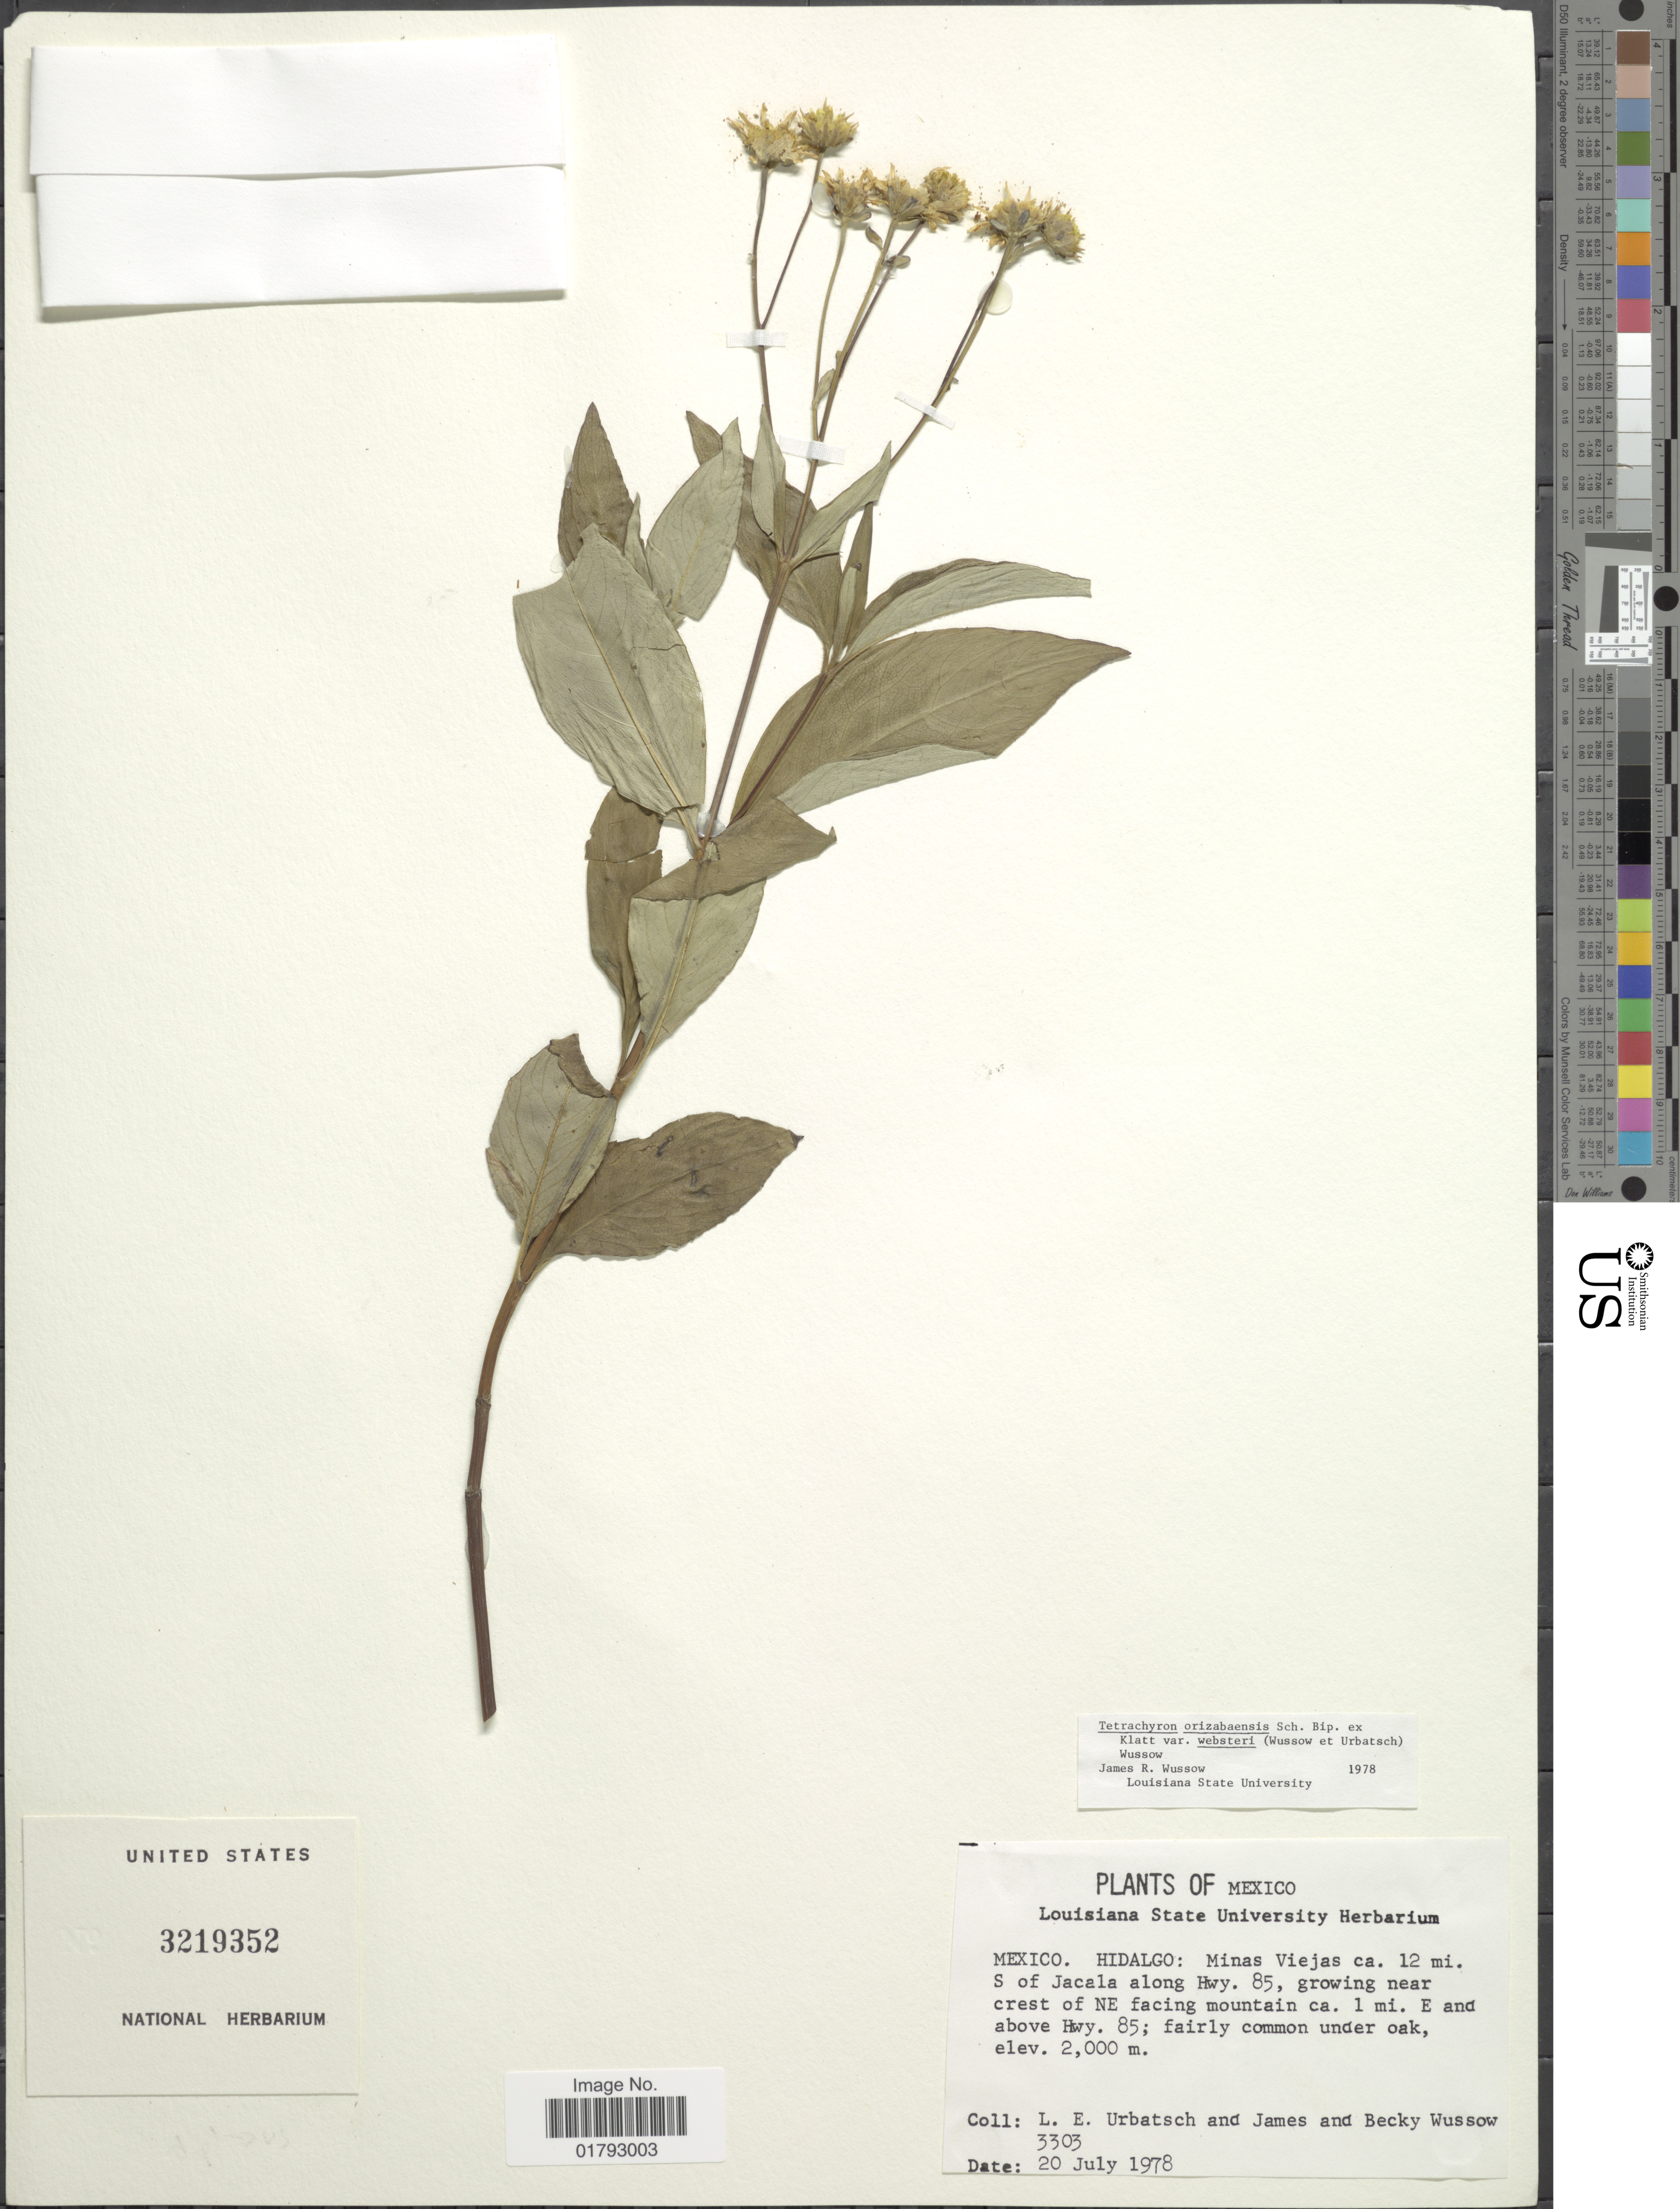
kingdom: Plantae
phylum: Tracheophyta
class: Magnoliopsida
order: Asterales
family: Asteraceae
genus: Tetrachyron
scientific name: Tetrachyron orizabensis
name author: (Klatt) Wussow &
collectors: L. E. Urbatsch, J. Wussow & B. Wussow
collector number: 3303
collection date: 1978-07-20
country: Mexico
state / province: Hidalgo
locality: Mexico. Hidalgo: Minas Viejas ca. 12 mi S of Jacala along Hwy. 85, growing near crest of NE facing mountain ca. 1 mi. E and Hwy. 85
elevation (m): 2000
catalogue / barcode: US 3219352